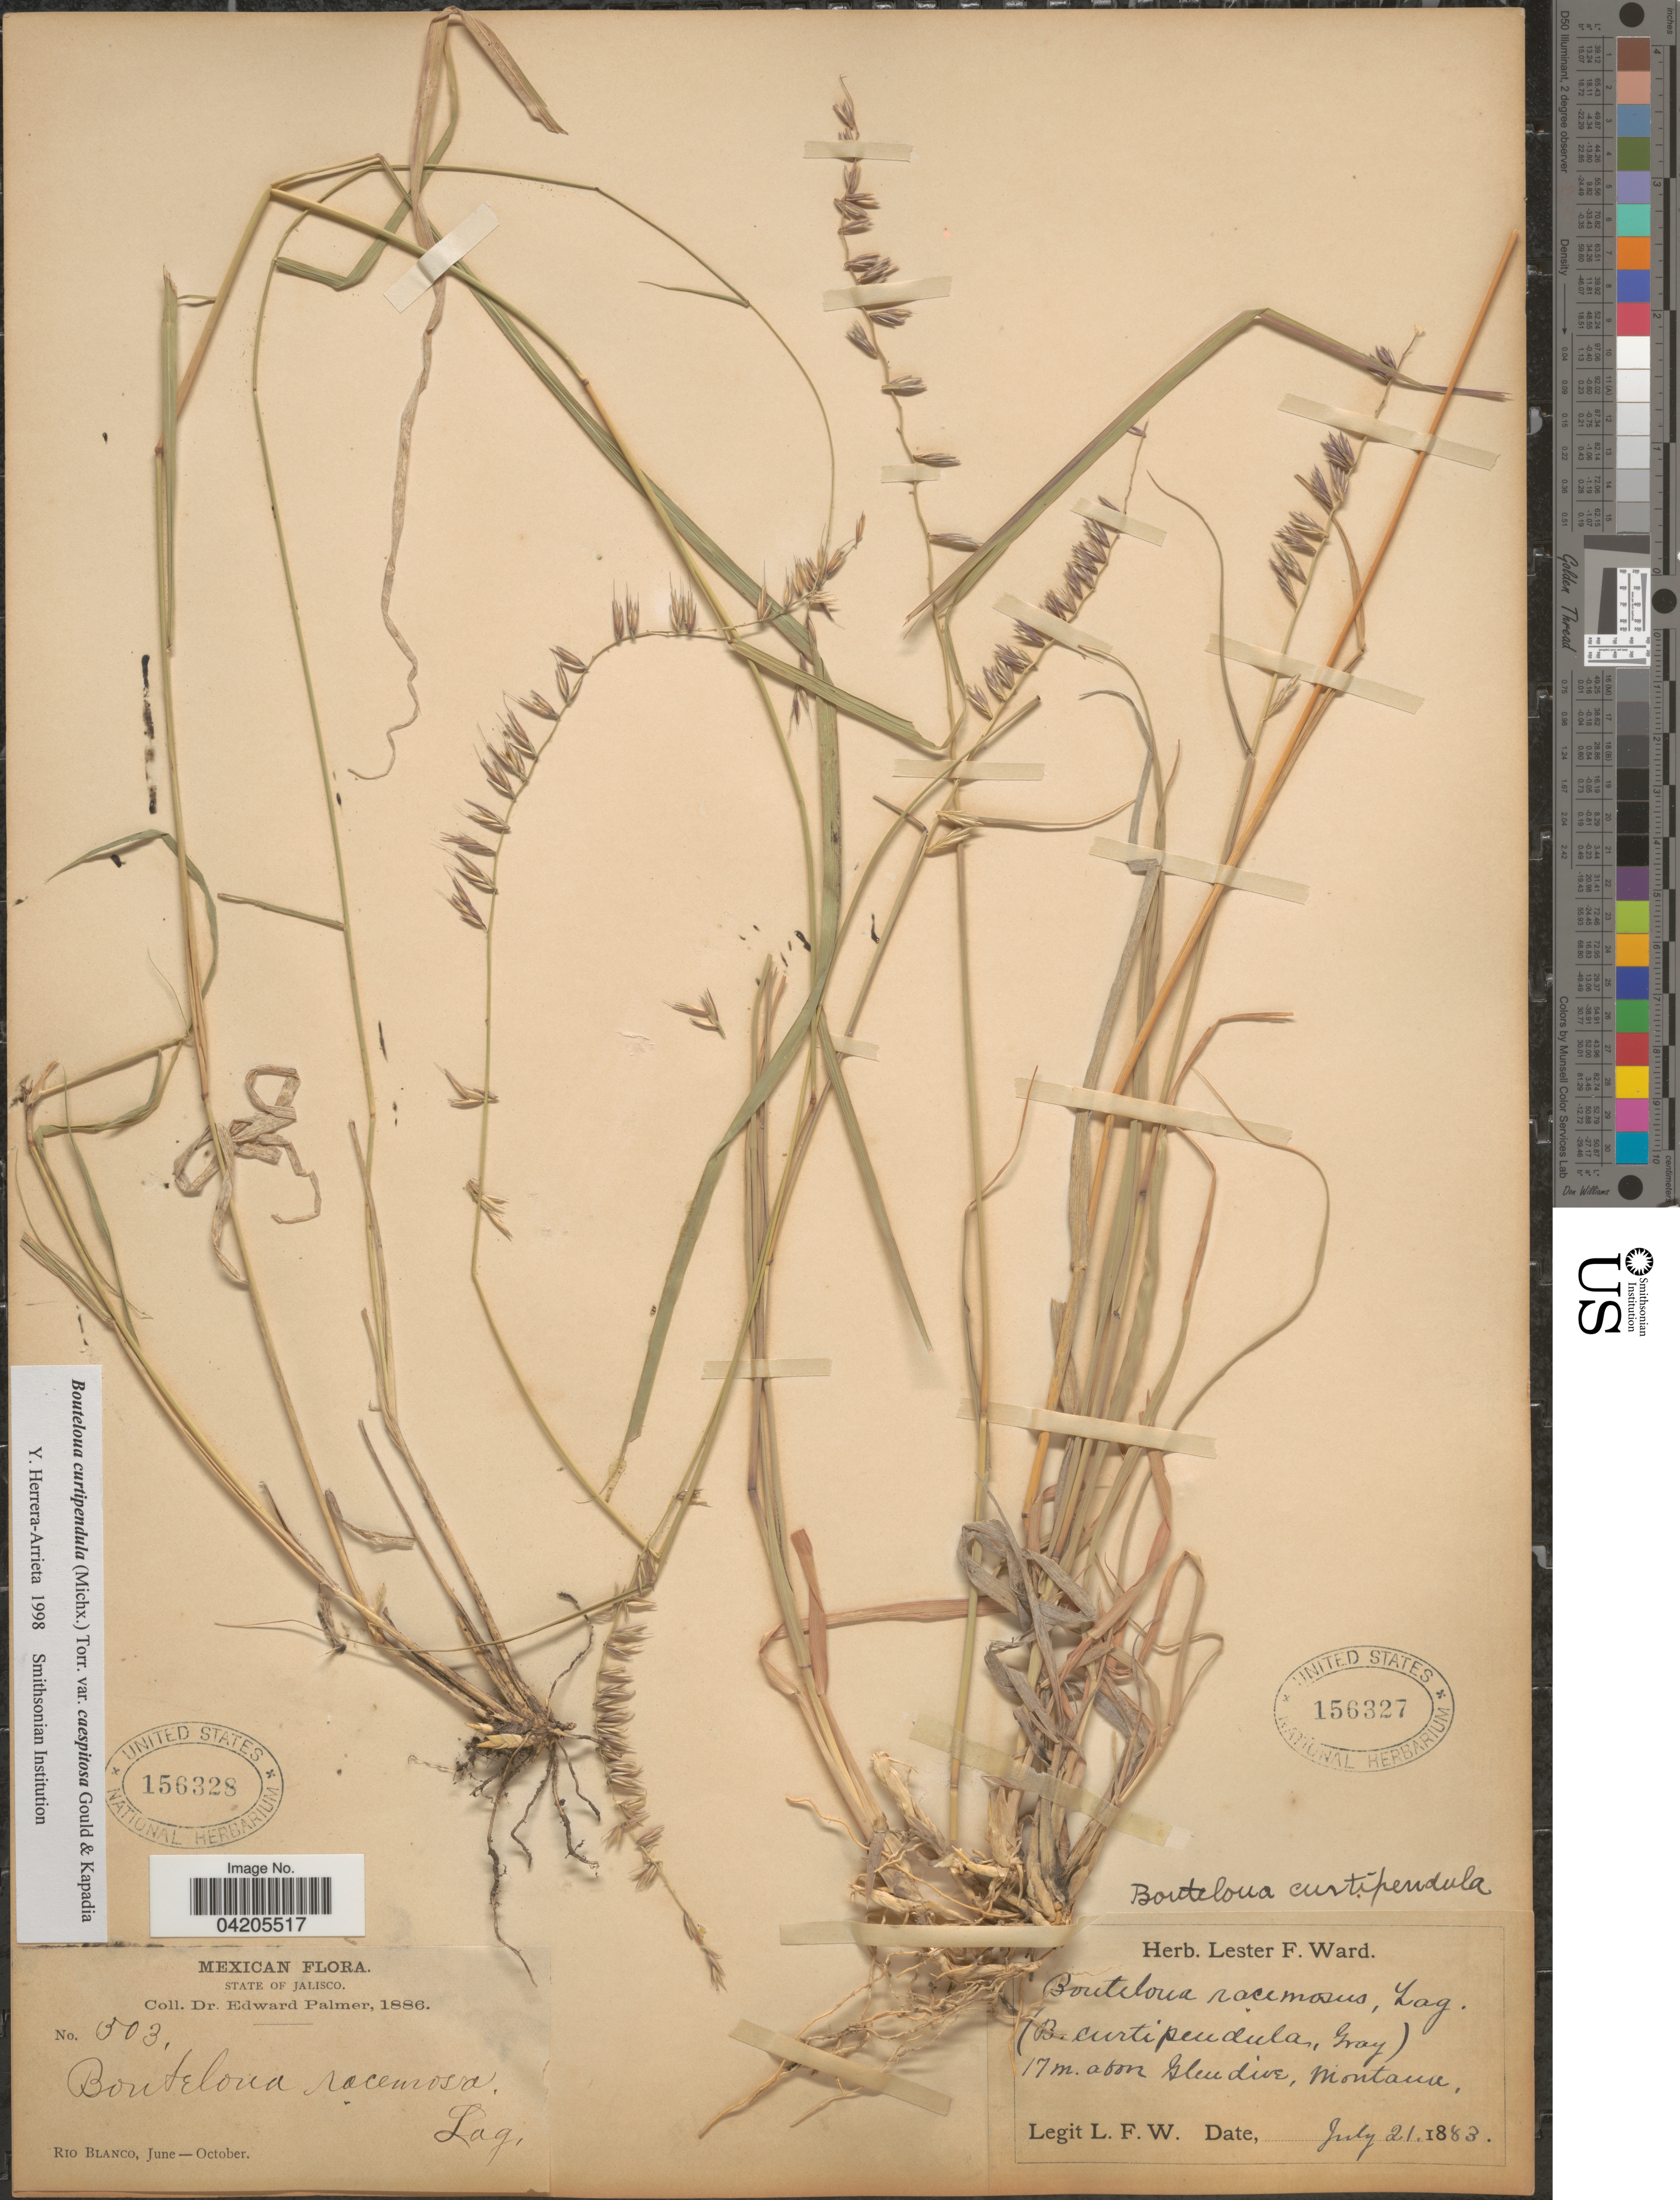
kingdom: Plantae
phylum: Tracheophyta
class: Liliopsida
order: Poales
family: Poaceae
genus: Bouteloua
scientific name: Bouteloua curtipendula var. caespitosa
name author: Gould & Kapadia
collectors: L. F. Ward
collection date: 1883-07-21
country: United States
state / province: Montana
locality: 17 m. above Glendive.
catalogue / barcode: US 156327-2